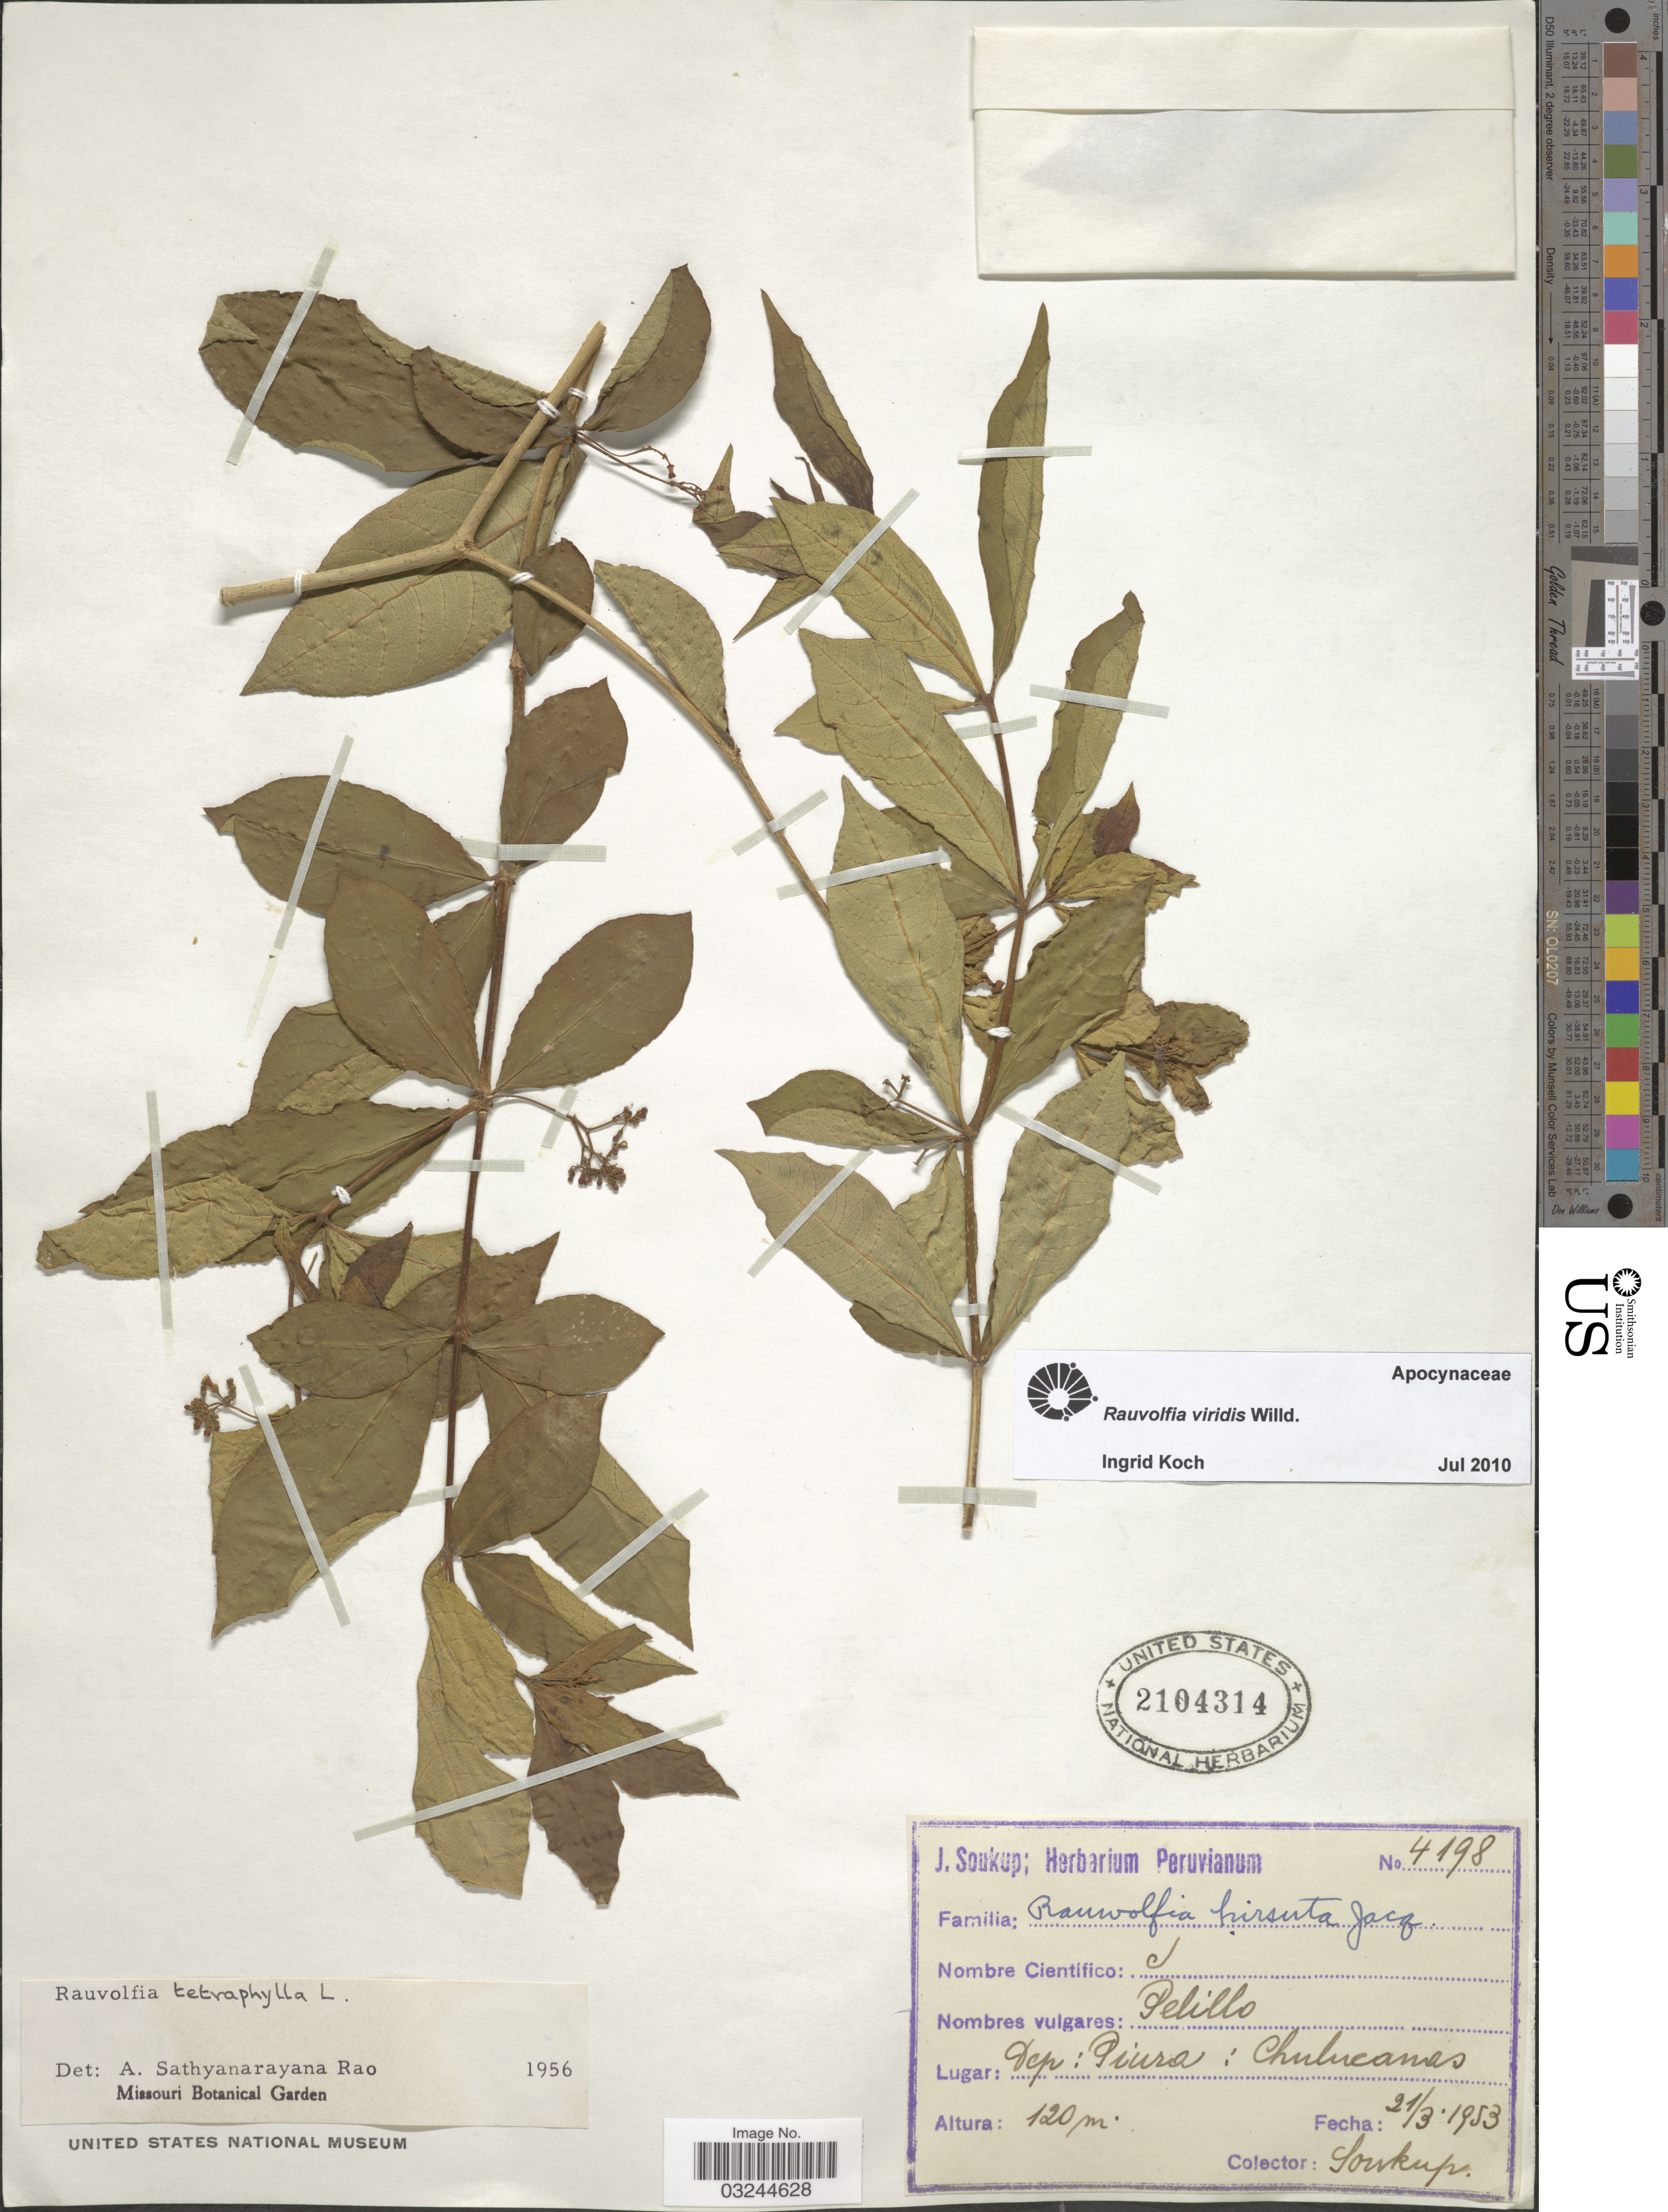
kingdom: Plantae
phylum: Tracheophyta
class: Magnoliopsida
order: Gentianales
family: Apocynaceae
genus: Rauvolfia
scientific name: Rauvolfia viridis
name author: Willd. ex Roem. & Schult.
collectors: J. Soukup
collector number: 4198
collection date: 1953-03-21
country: Peru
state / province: Piura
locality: Dep: Piura: Chulucanas.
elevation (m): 120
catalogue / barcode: US 2104314